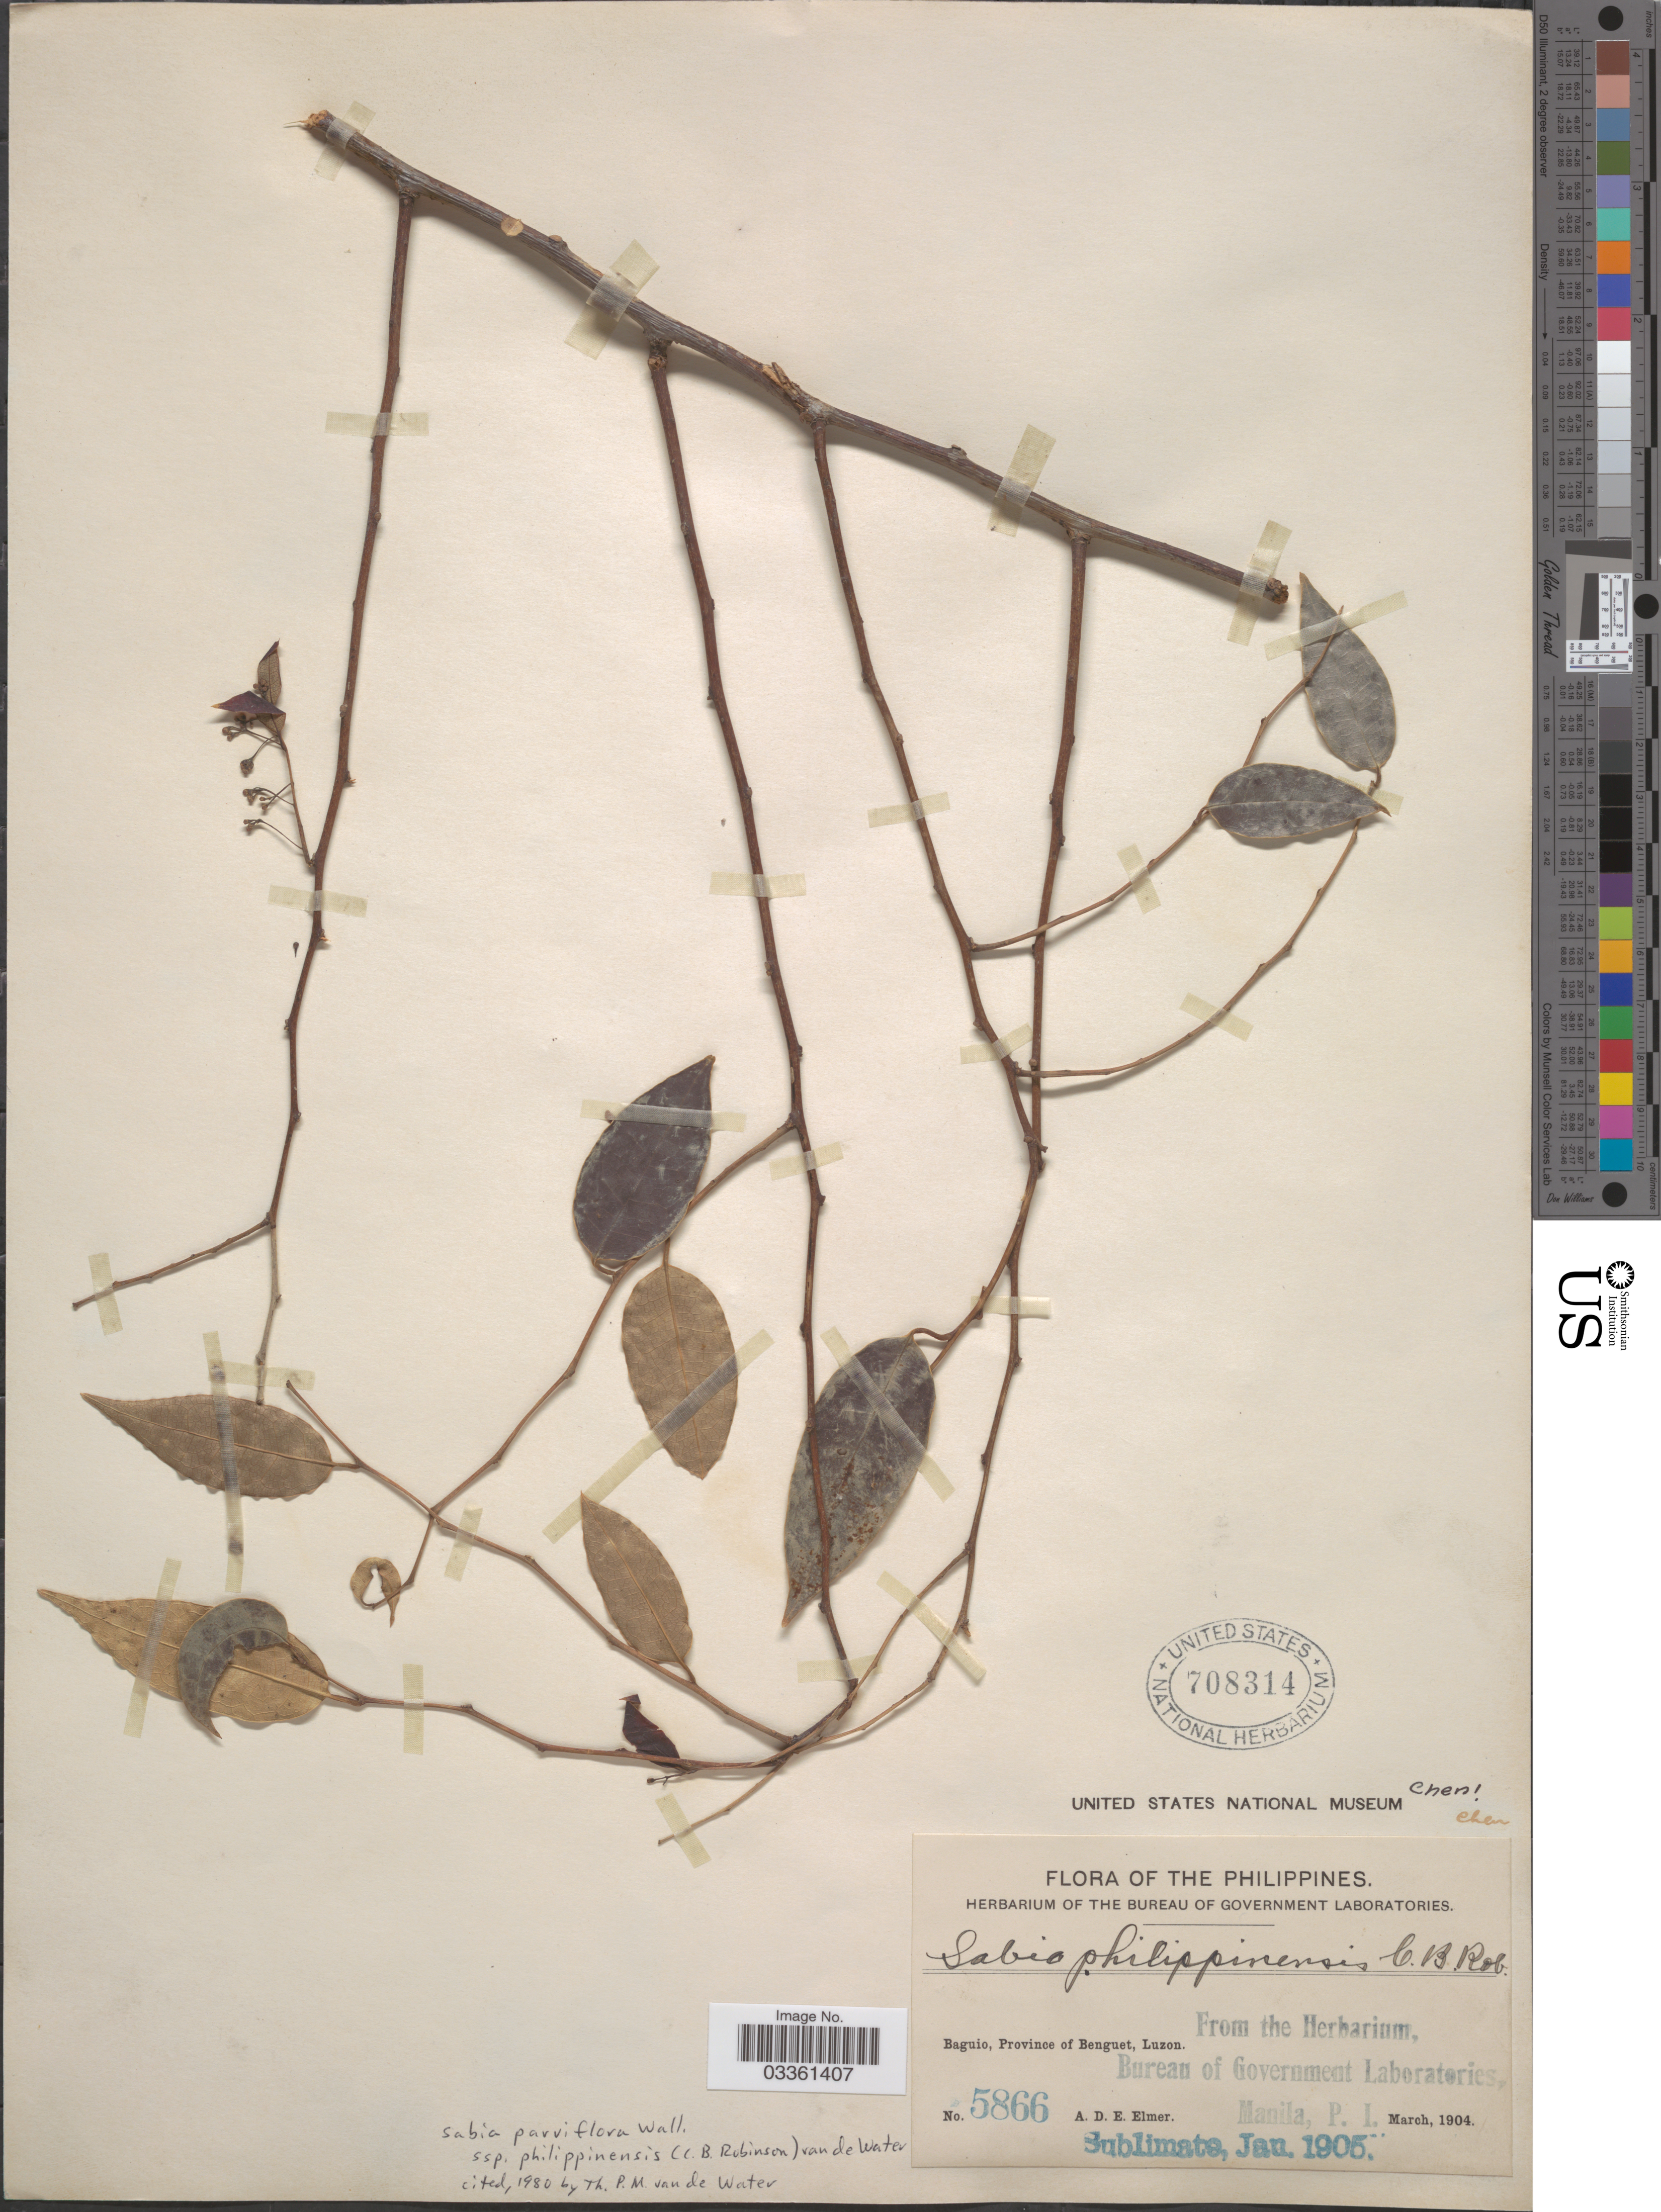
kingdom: Plantae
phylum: Tracheophyta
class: Magnoliopsida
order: Proteales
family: Sabiaceae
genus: Sabia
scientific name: Sabia parviflora subsp. philippinensis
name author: (C.B. Rob.) Water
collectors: A. D. E. Elmer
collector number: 5866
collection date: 1904-03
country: Philippines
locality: Baguio, Province of Benguet, Luzon.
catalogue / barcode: US 708314